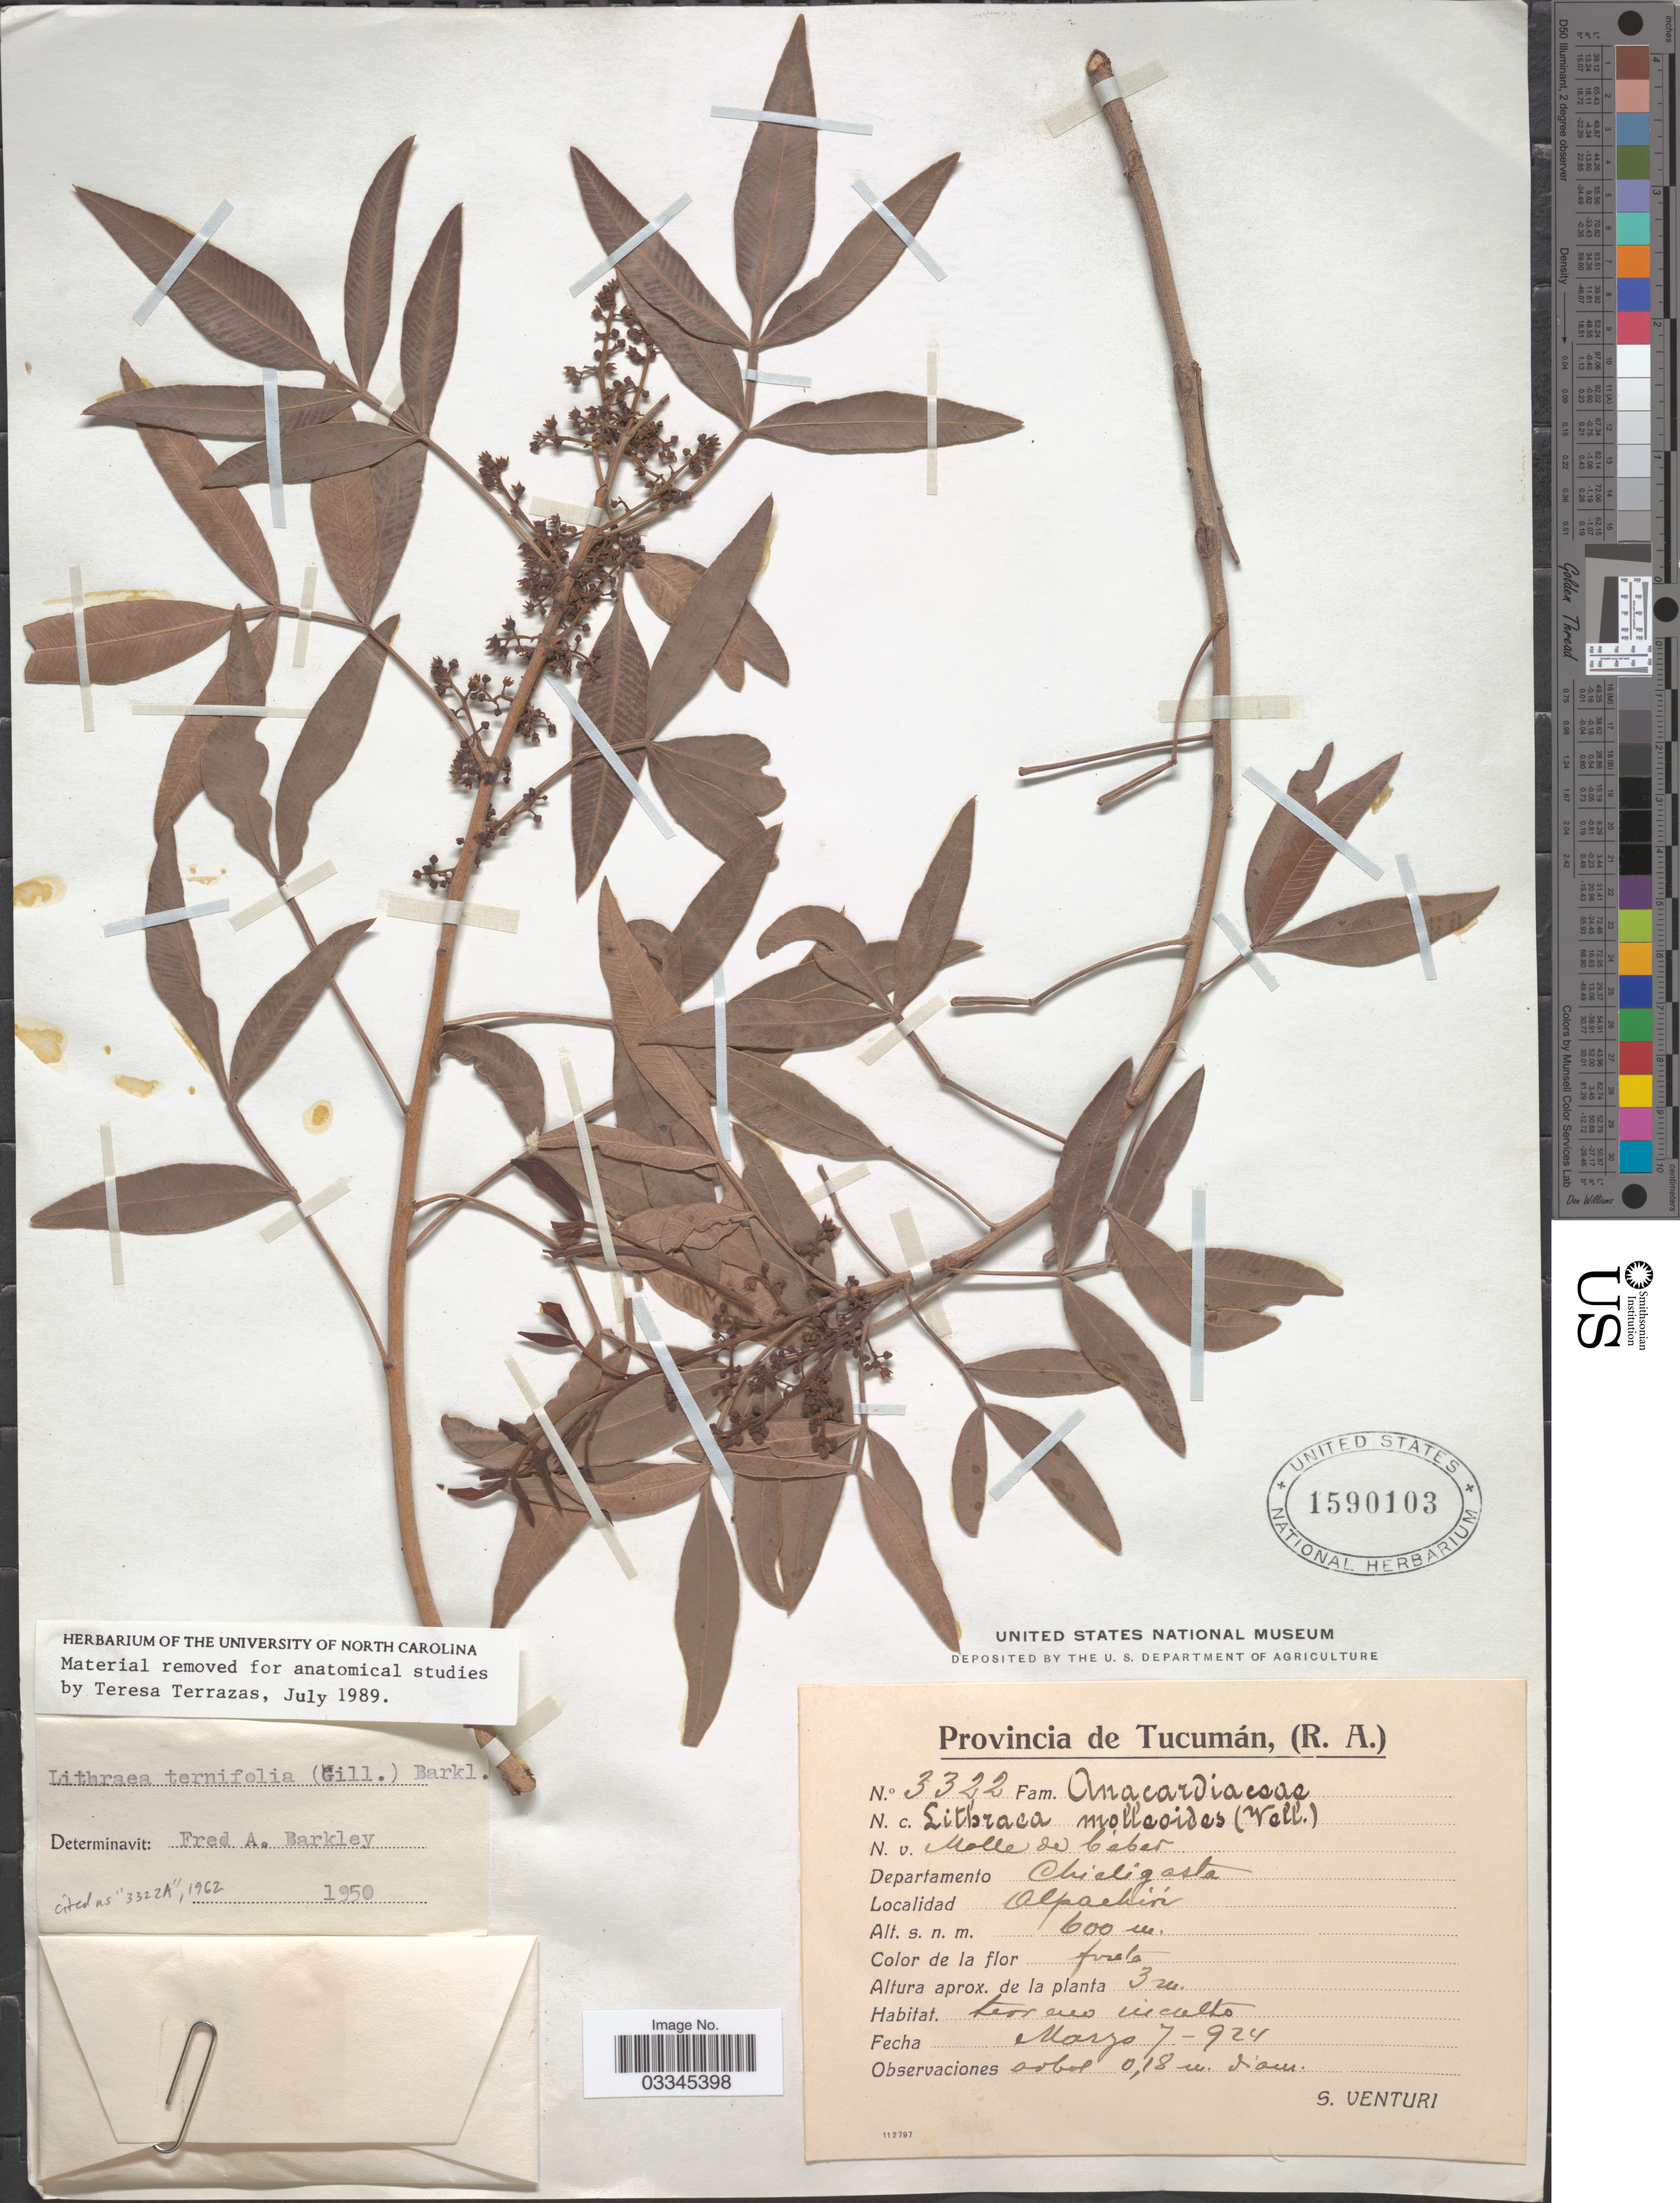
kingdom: Plantae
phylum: Tracheophyta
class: Magnoliopsida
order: Sapindales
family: Anacardiaceae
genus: Lithraea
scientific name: Lithraea ternifolia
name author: (Gillies ex Hook.) F.A. Barkley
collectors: S. Venturi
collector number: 3322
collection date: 1924-03-07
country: Argentina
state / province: Tucuman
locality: Departamento Chicligasta, Alpachirí.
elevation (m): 600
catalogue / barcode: US 1590103